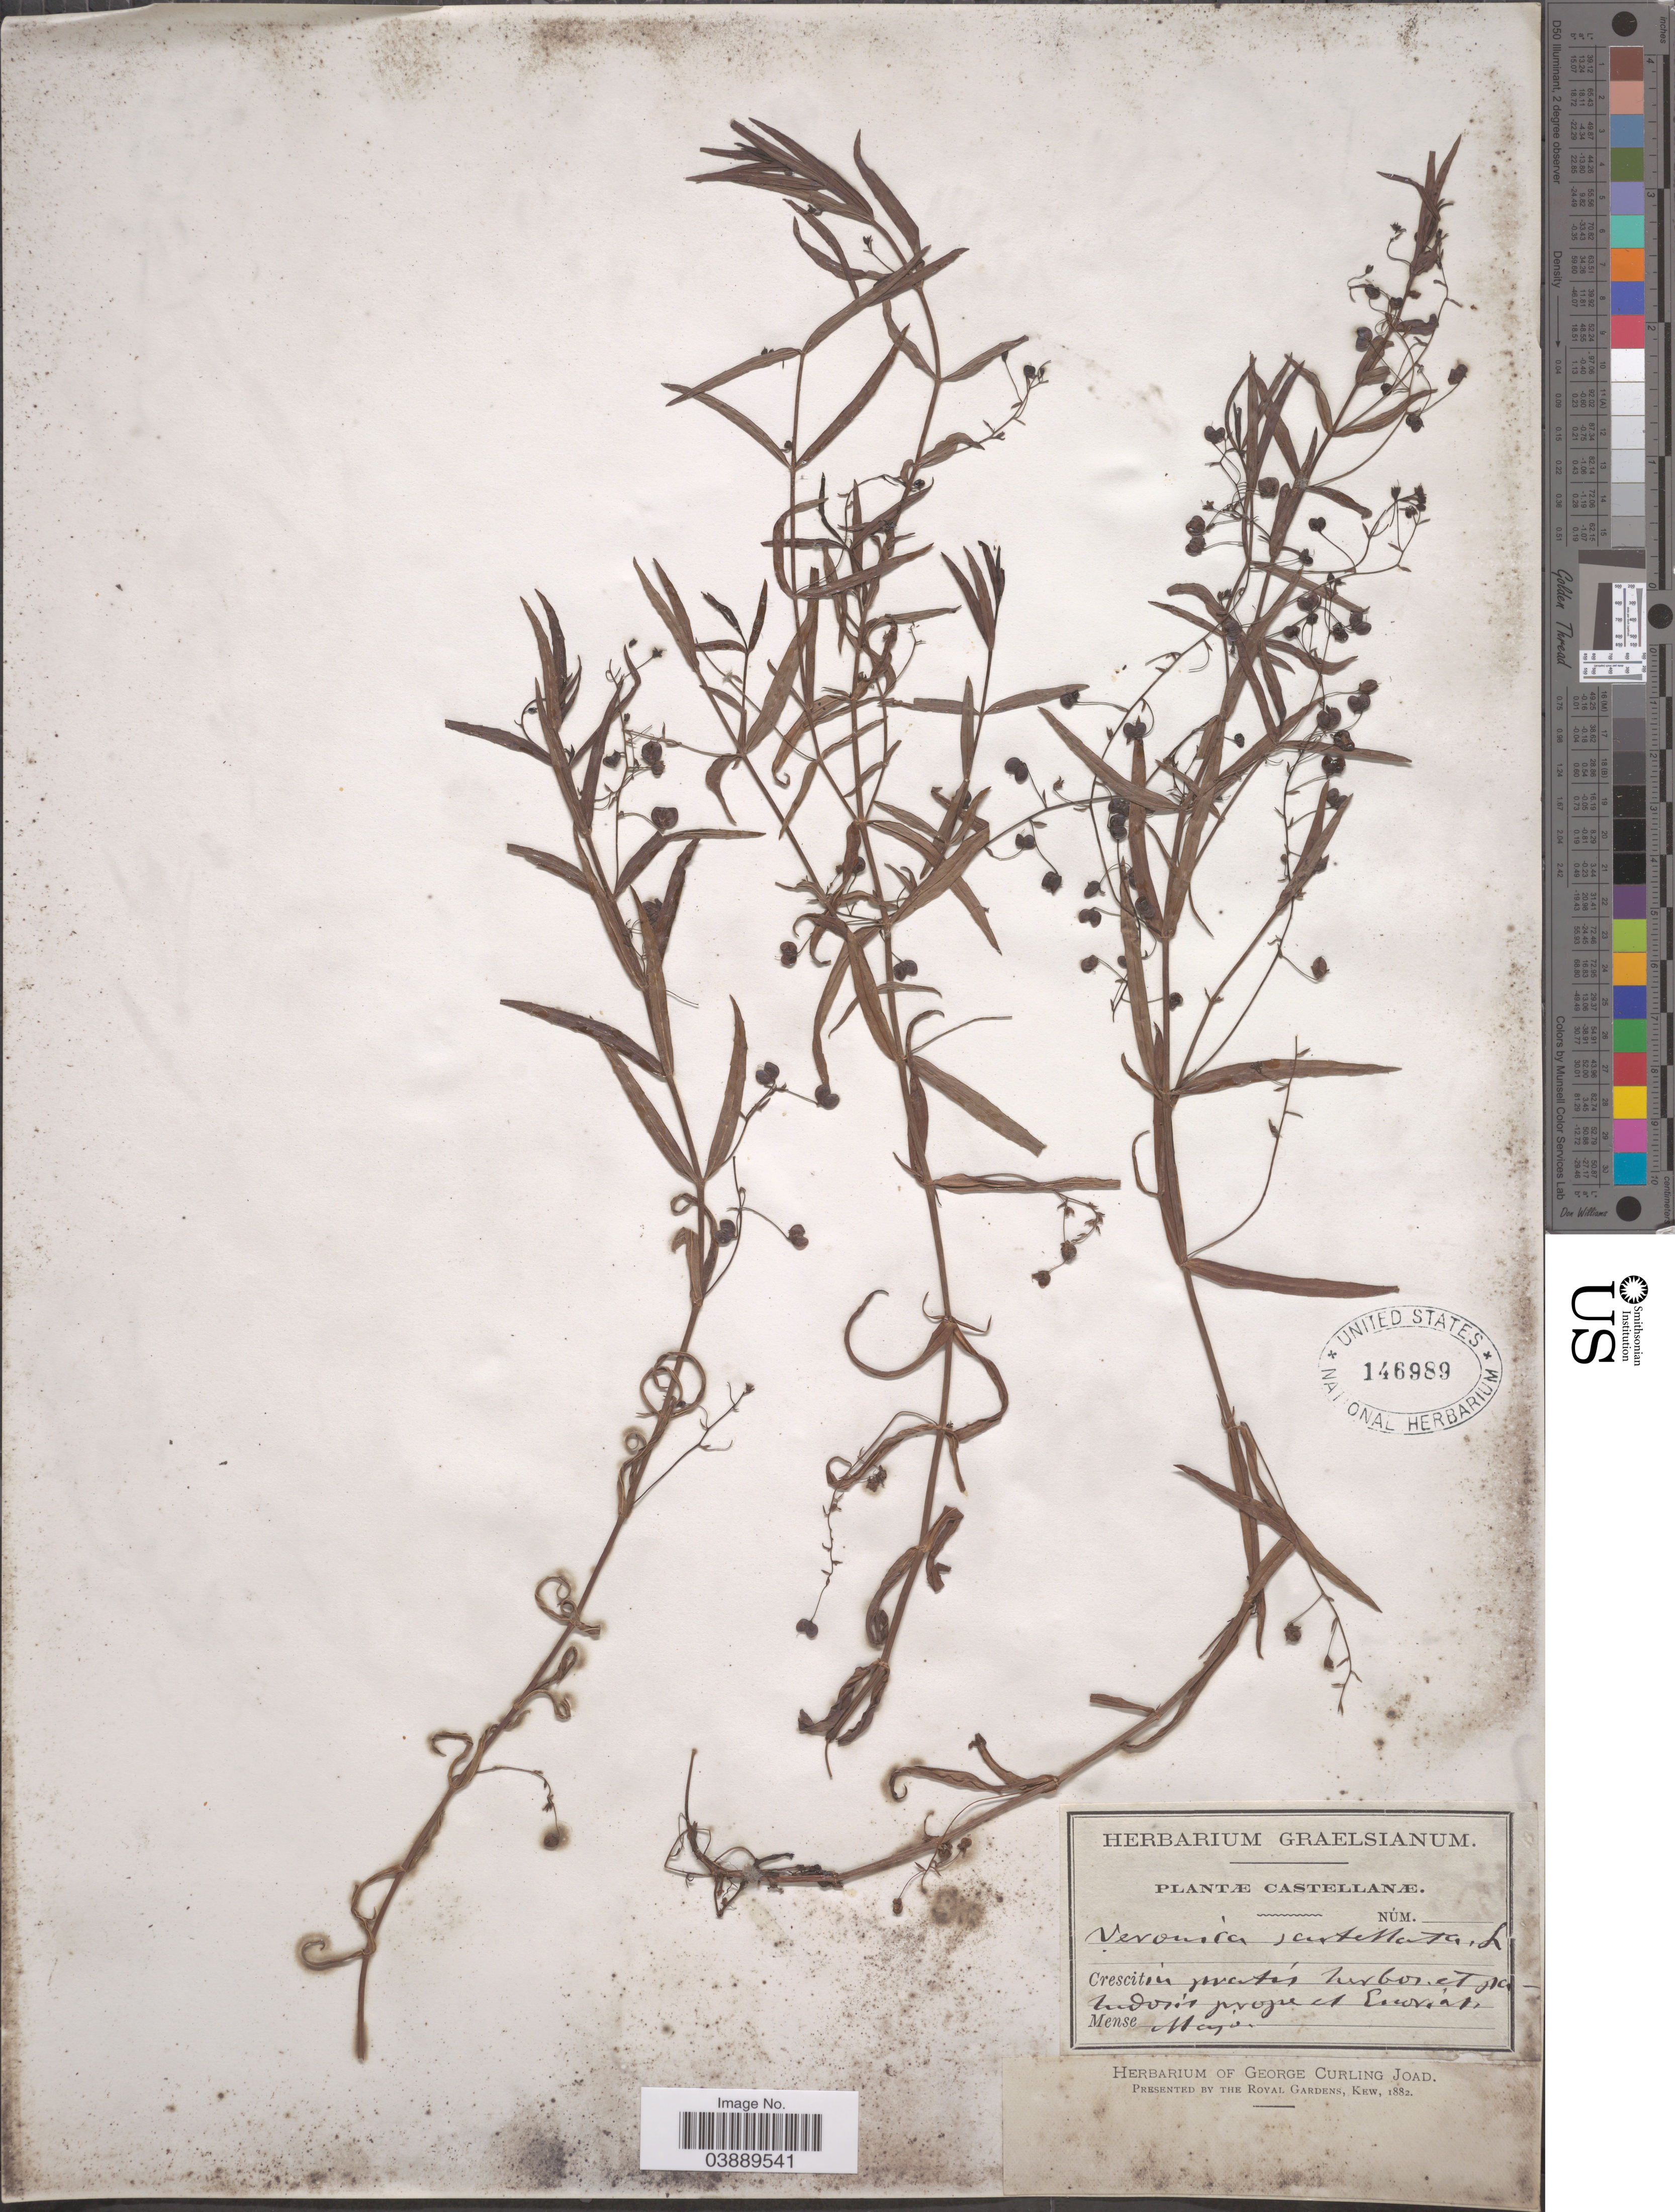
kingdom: Plantae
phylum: Tracheophyta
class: Magnoliopsida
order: Lamiales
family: Plantaginaceae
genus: Veronica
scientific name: Veronica scutellata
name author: L.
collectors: ex Herb. Graelsianum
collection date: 1882-05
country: Spain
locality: Castellanæ. In pratis herbos, prope et Escorial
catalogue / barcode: US 146989